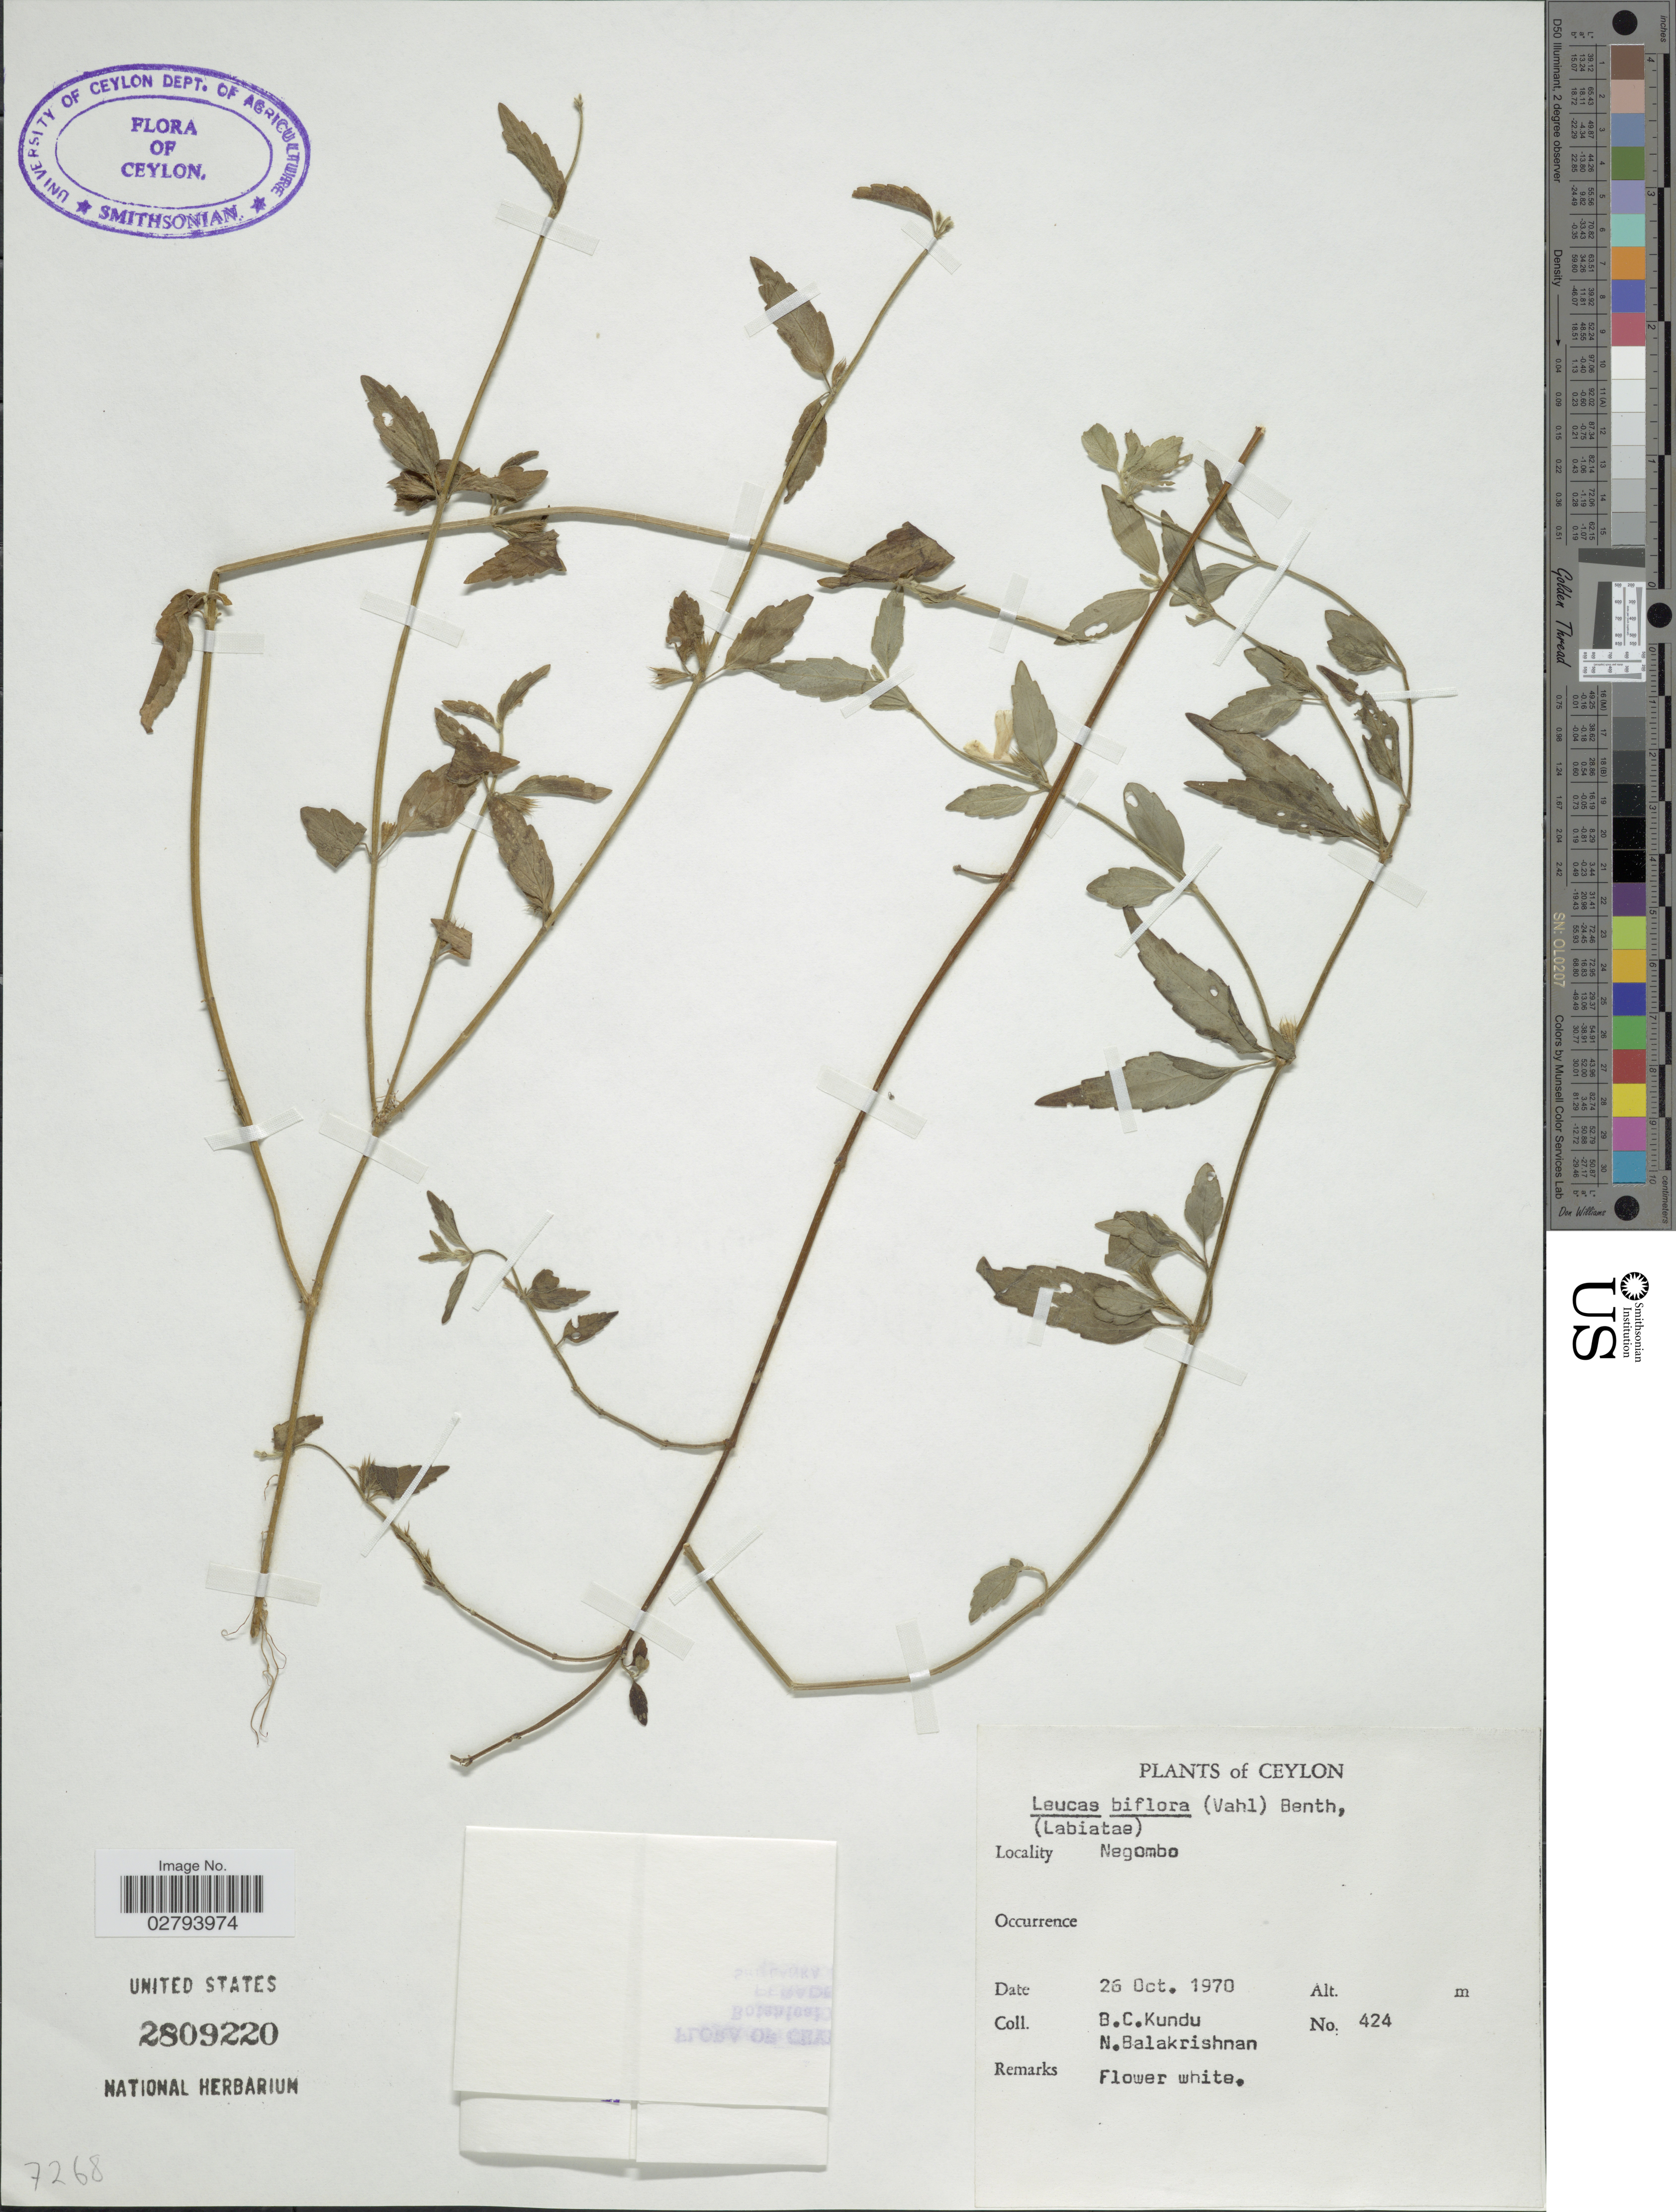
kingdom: Plantae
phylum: Tracheophyta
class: Magnoliopsida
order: Lamiales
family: Lamiaceae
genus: Leucas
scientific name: Leucas biflora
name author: (Vahl) Sm.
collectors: B. C. Kundu & N. Balakrishnan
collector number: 424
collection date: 1970-10-26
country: Sri Lanka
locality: Ceylon, Negombo.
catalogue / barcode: US 2809220